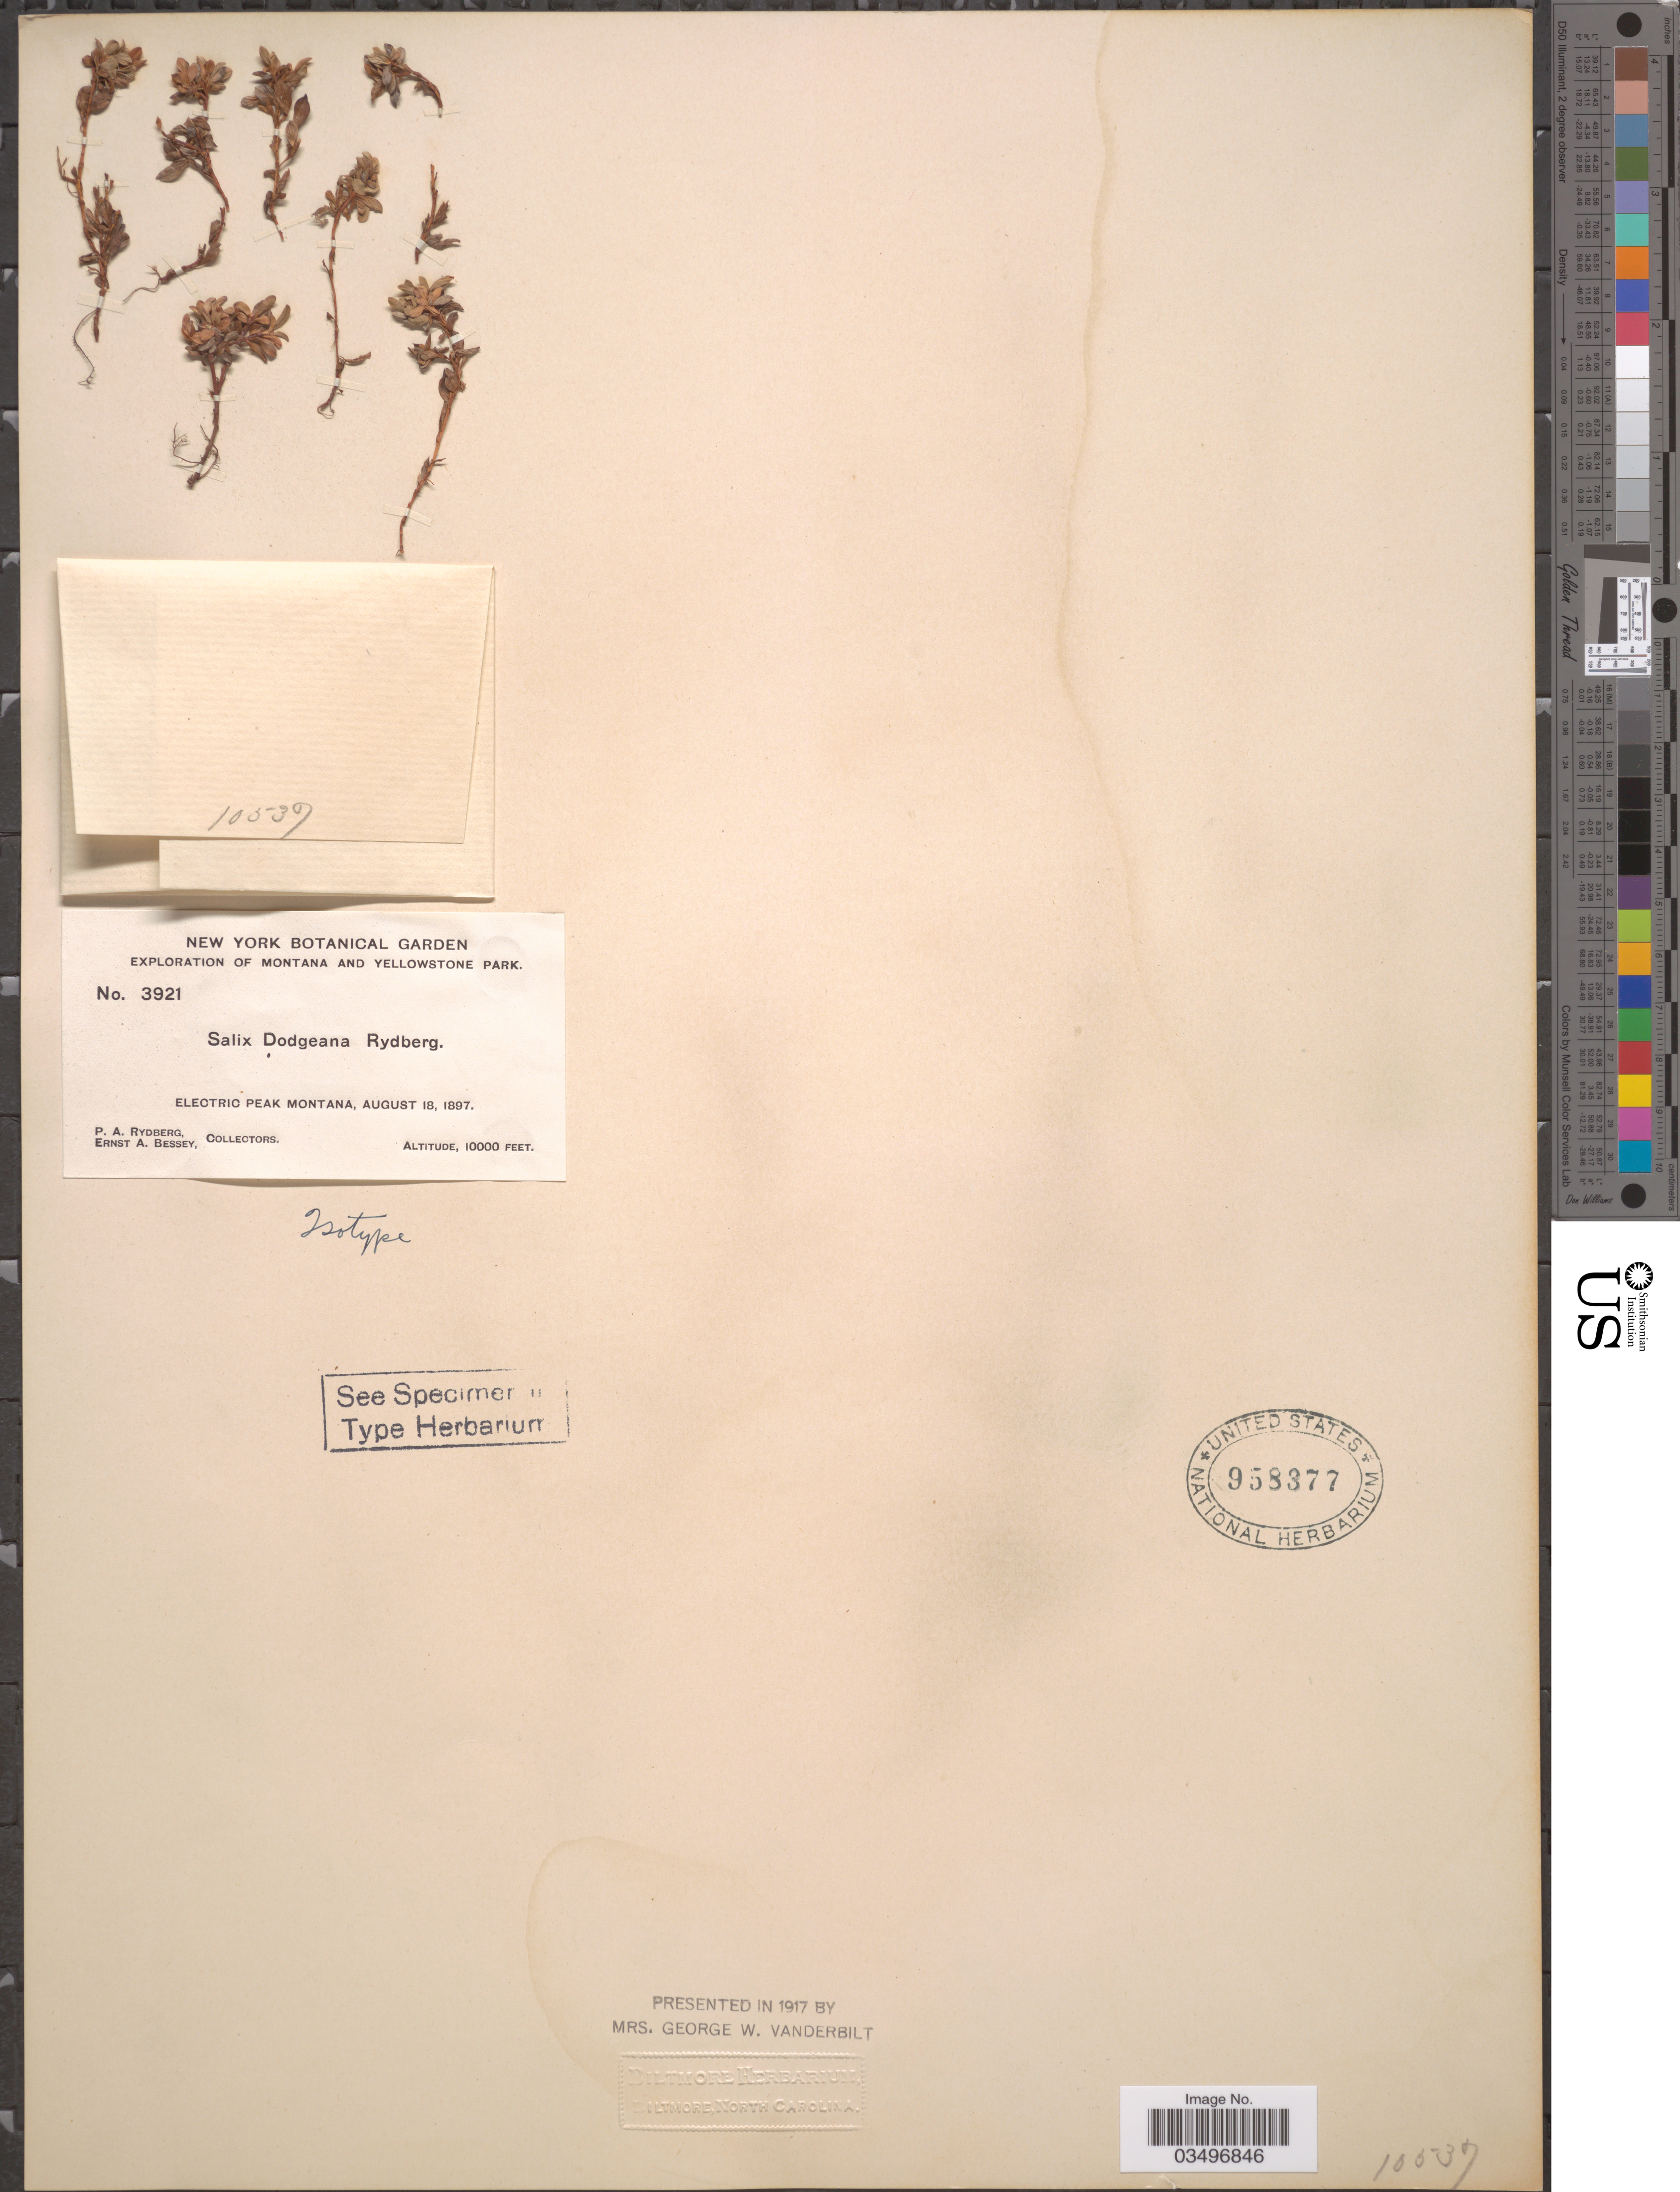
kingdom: Plantae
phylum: Tracheophyta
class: Magnoliopsida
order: Malpighiales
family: Salicaceae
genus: Salix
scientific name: Salix dodgeana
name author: Rydb.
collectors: P. A. Rydberg & E. A. Bessey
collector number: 3921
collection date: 1897-08-18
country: United States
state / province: Montana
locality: Yellowstone Park. Electric Peak Montana.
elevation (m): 3048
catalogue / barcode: US 958377